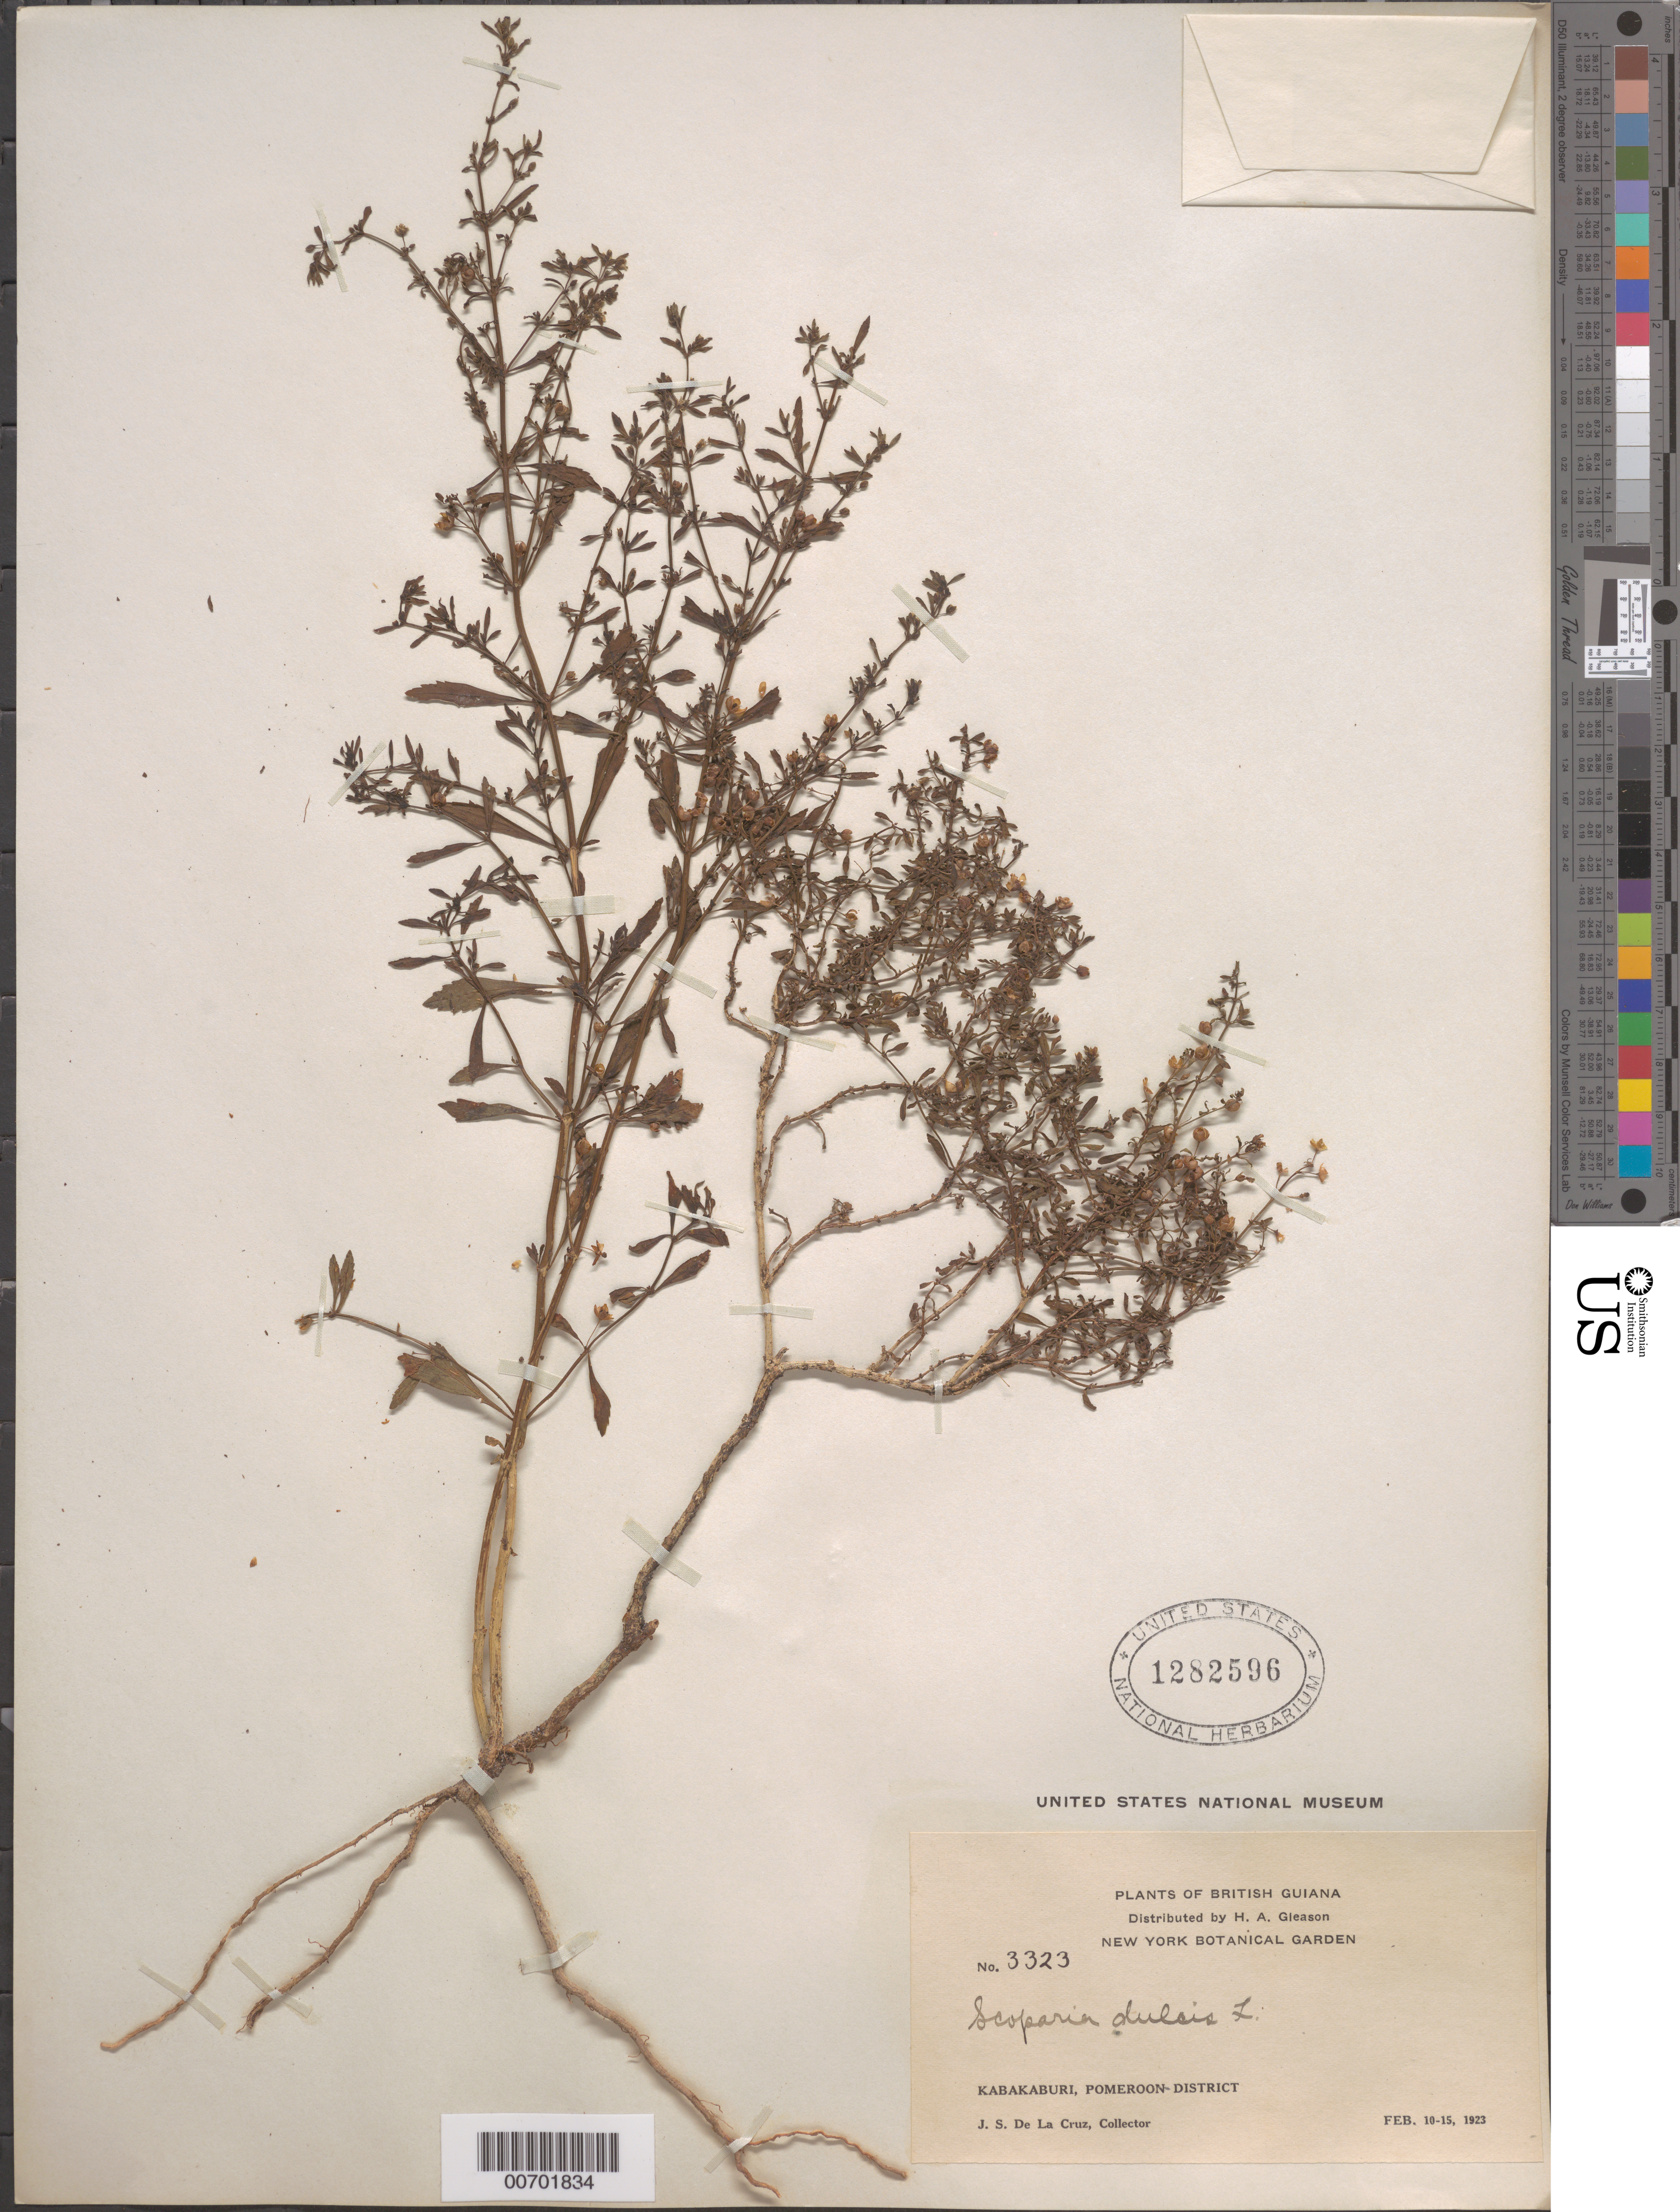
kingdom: Plantae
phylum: Tracheophyta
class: Magnoliopsida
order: Lamiales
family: Plantaginaceae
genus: Scoparia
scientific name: Scoparia dulcis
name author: L.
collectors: J. S. de la Cruz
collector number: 3323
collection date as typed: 10-Feb-23 to 15-Feb-23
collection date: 1923-02-10/1923-02-15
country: Guyana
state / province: Pomeroon-Supenaam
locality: Kabakaburi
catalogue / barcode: US 1282596